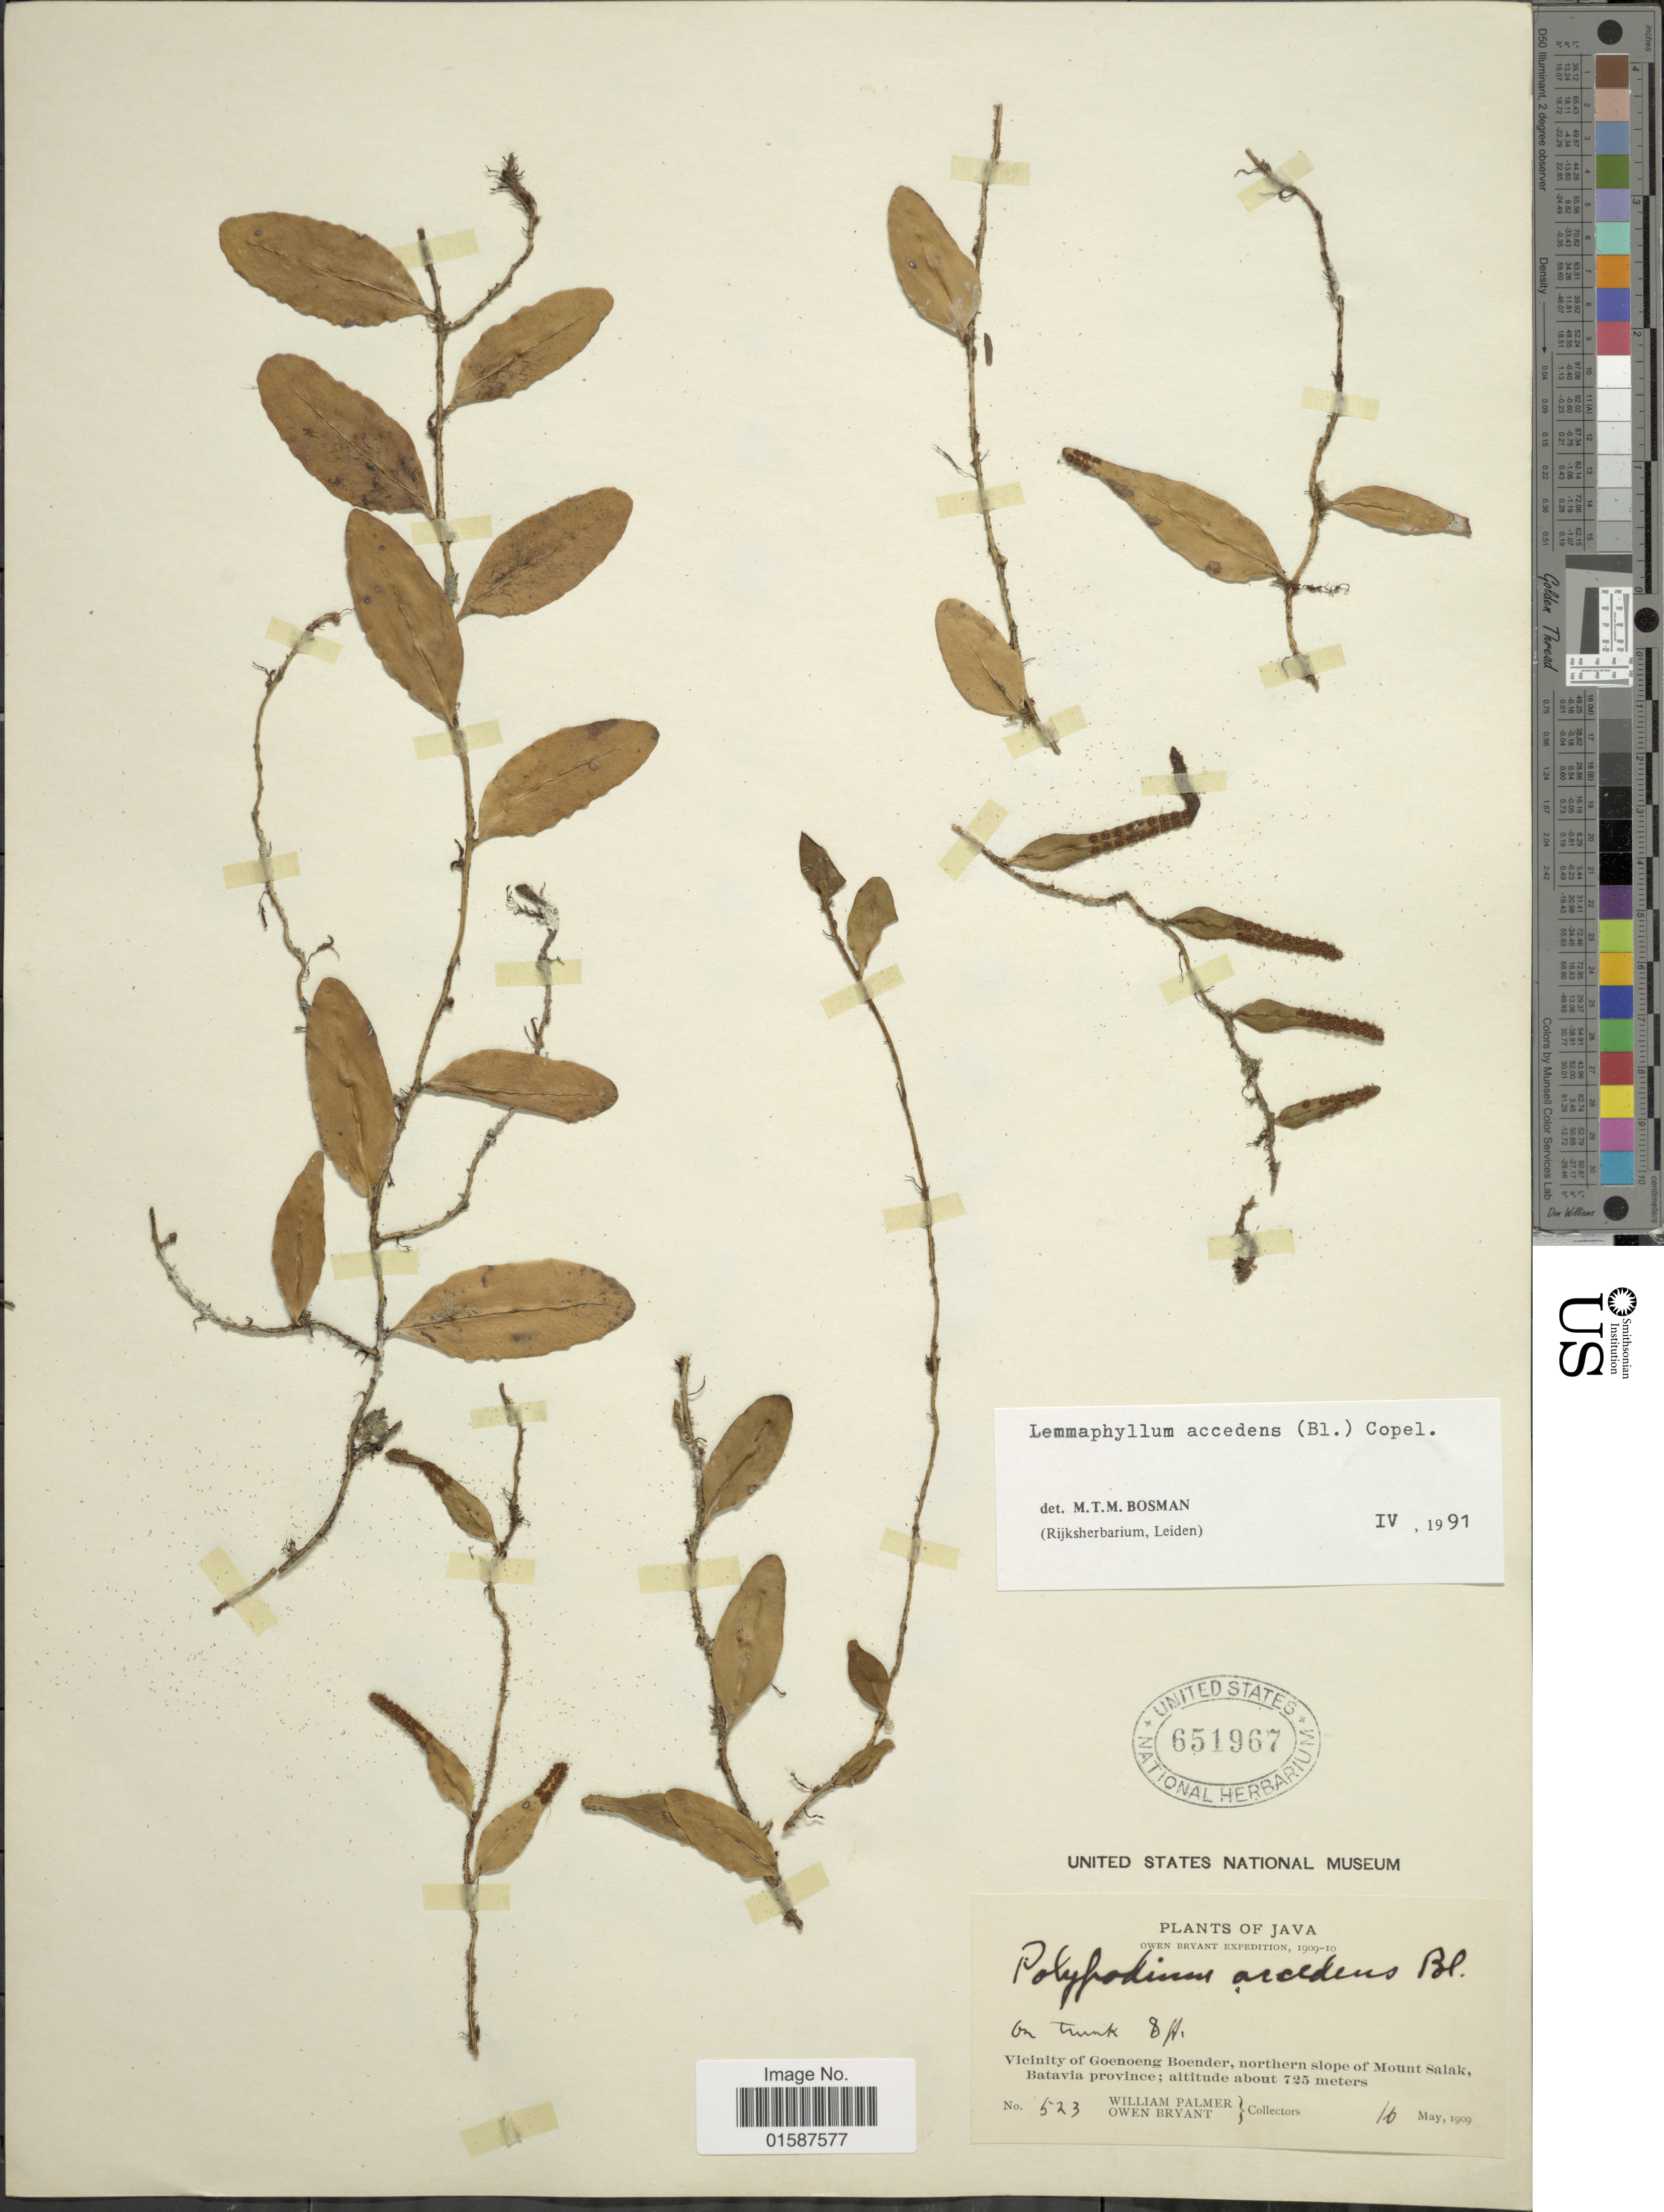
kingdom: Plantae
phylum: Tracheophyta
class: Polypodiopsida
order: Polypodiales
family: Polypodiaceae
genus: Lemmaphyllum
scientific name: Lemmaphyllum accedens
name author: (Blume) Donk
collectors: W. Palmer & O. Bryant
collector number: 523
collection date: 1909-05-16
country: Indonesia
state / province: Java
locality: Vicinity of Goenoeng Boender, northern slope of Mount Salak, Batavia province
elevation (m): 725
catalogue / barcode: US 651967